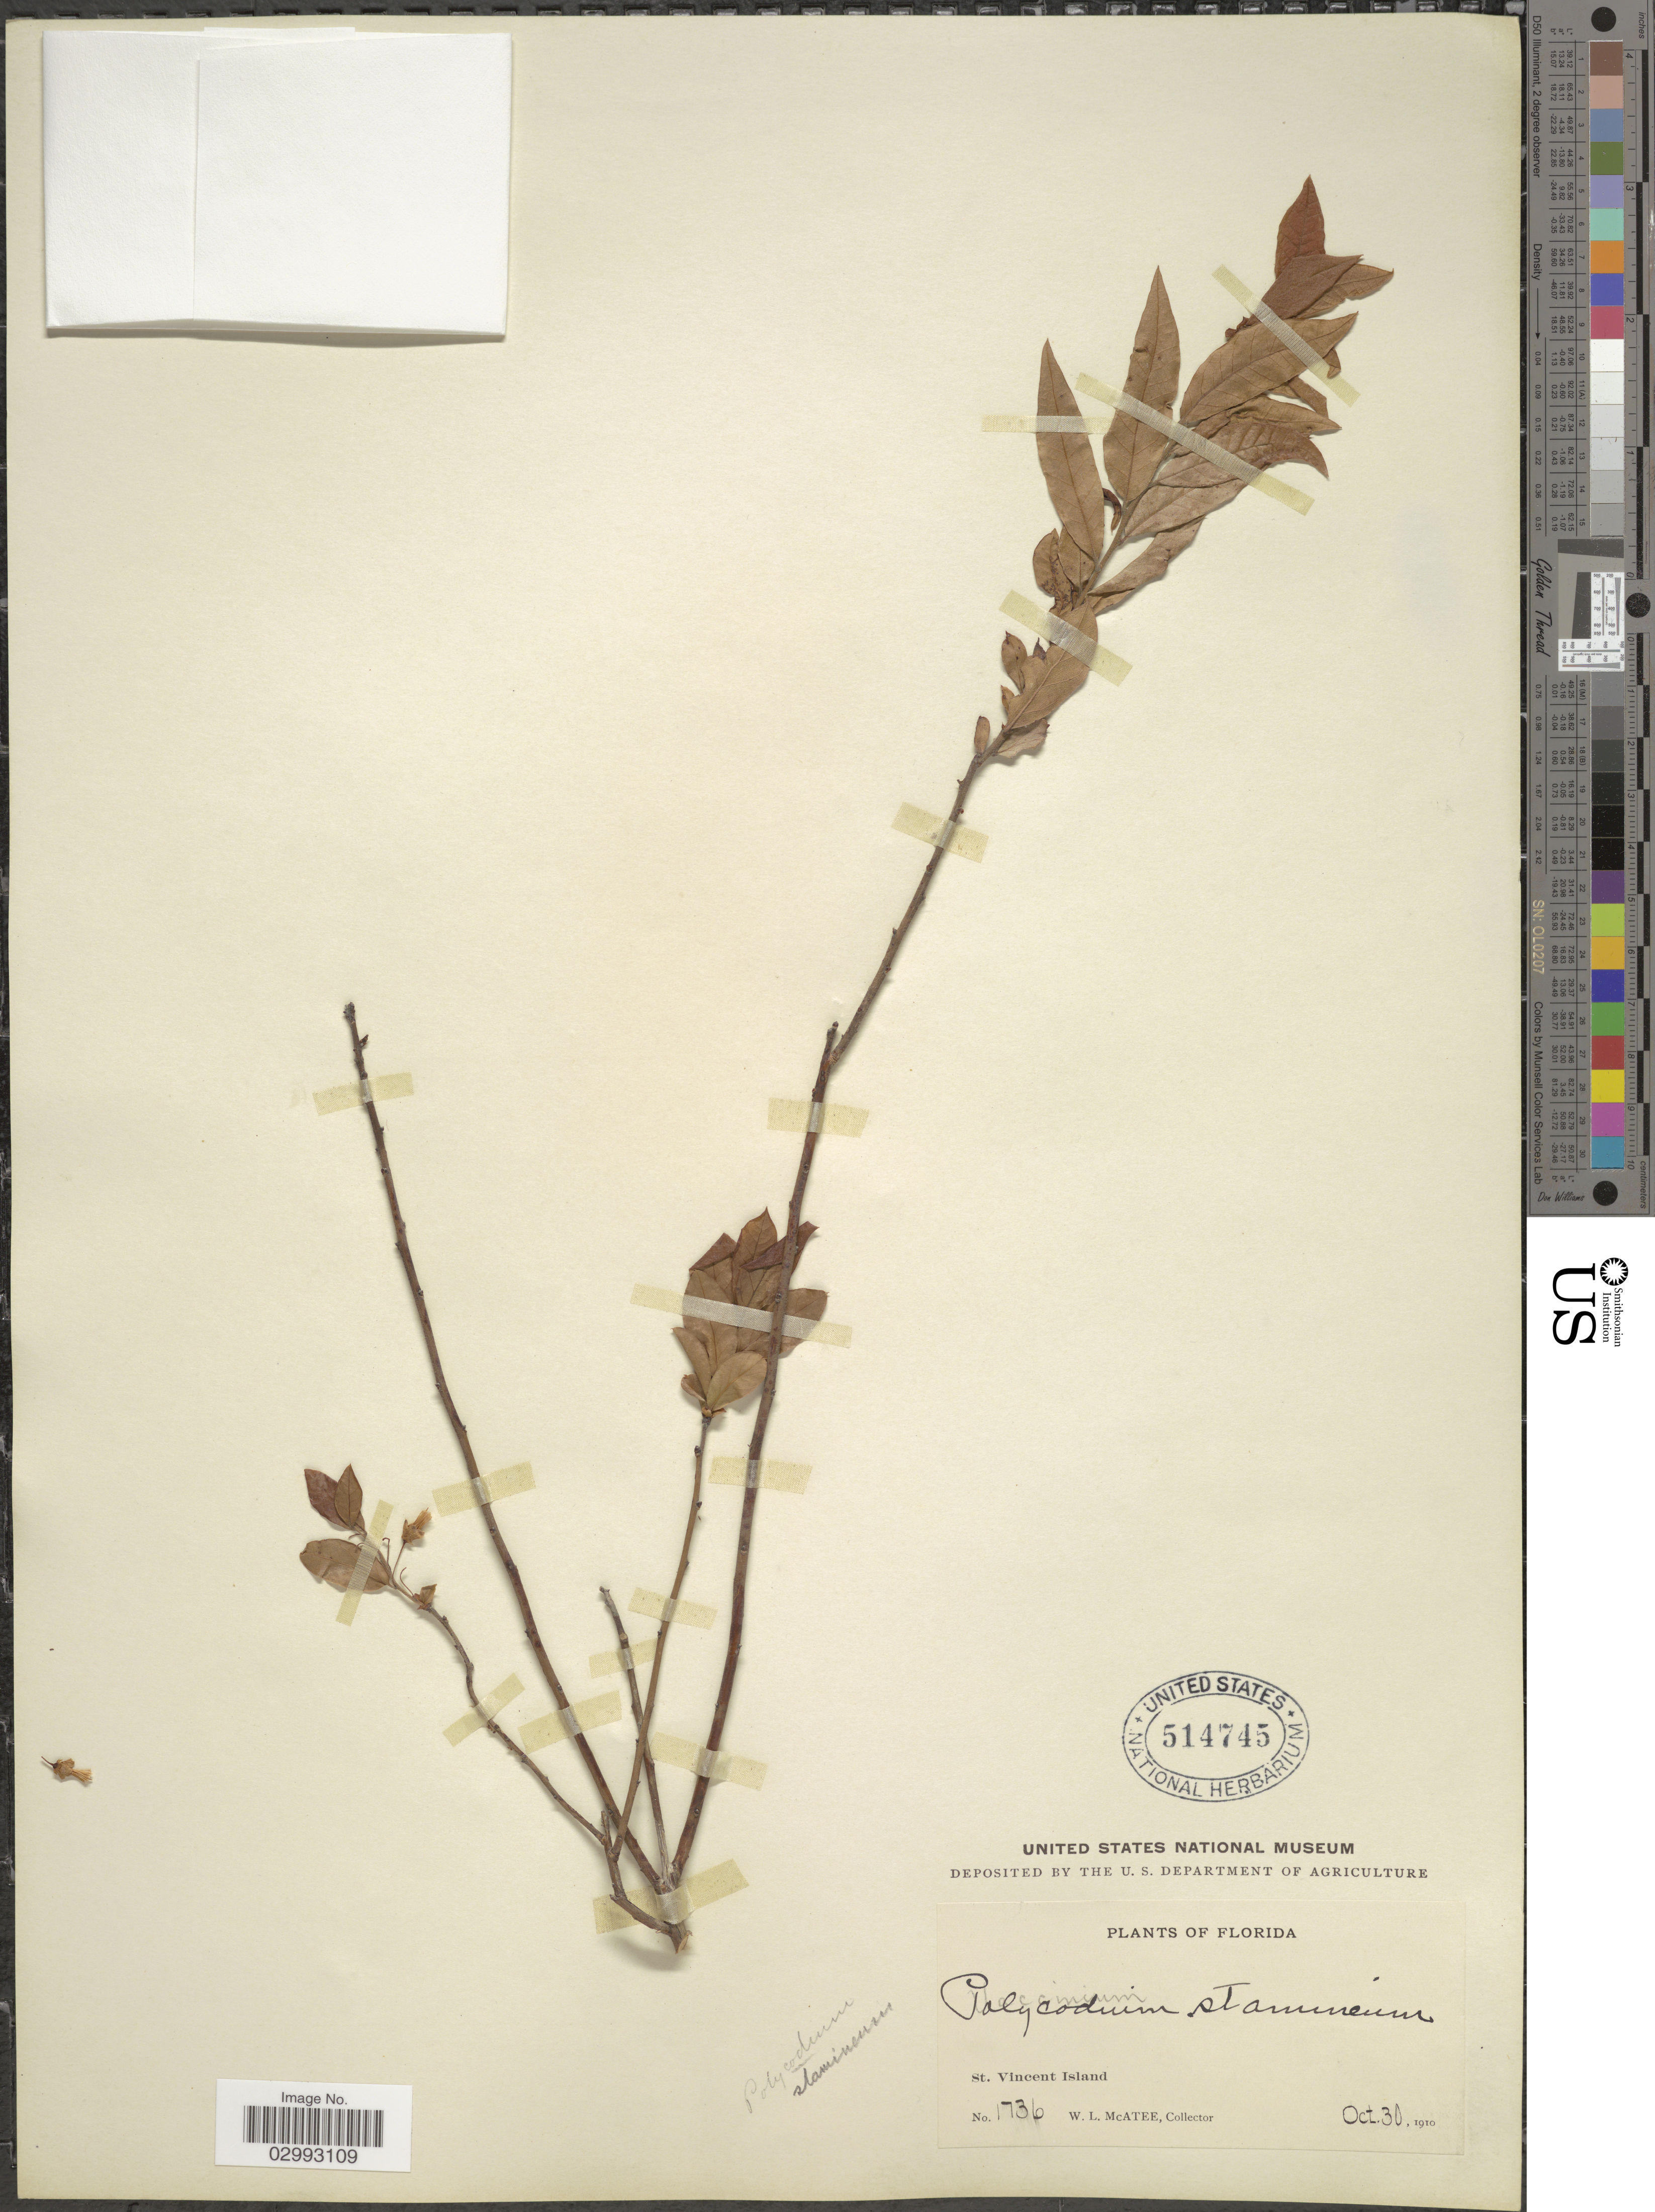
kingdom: Plantae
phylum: Tracheophyta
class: Magnoliopsida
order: Ericales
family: Ericaceae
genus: Polycodium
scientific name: Polycodium candicans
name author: (C. Mohr) Small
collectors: W. McAtee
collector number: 1736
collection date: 1910-10-30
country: United States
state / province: Florida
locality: St. Vincent Island.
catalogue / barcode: US 514745